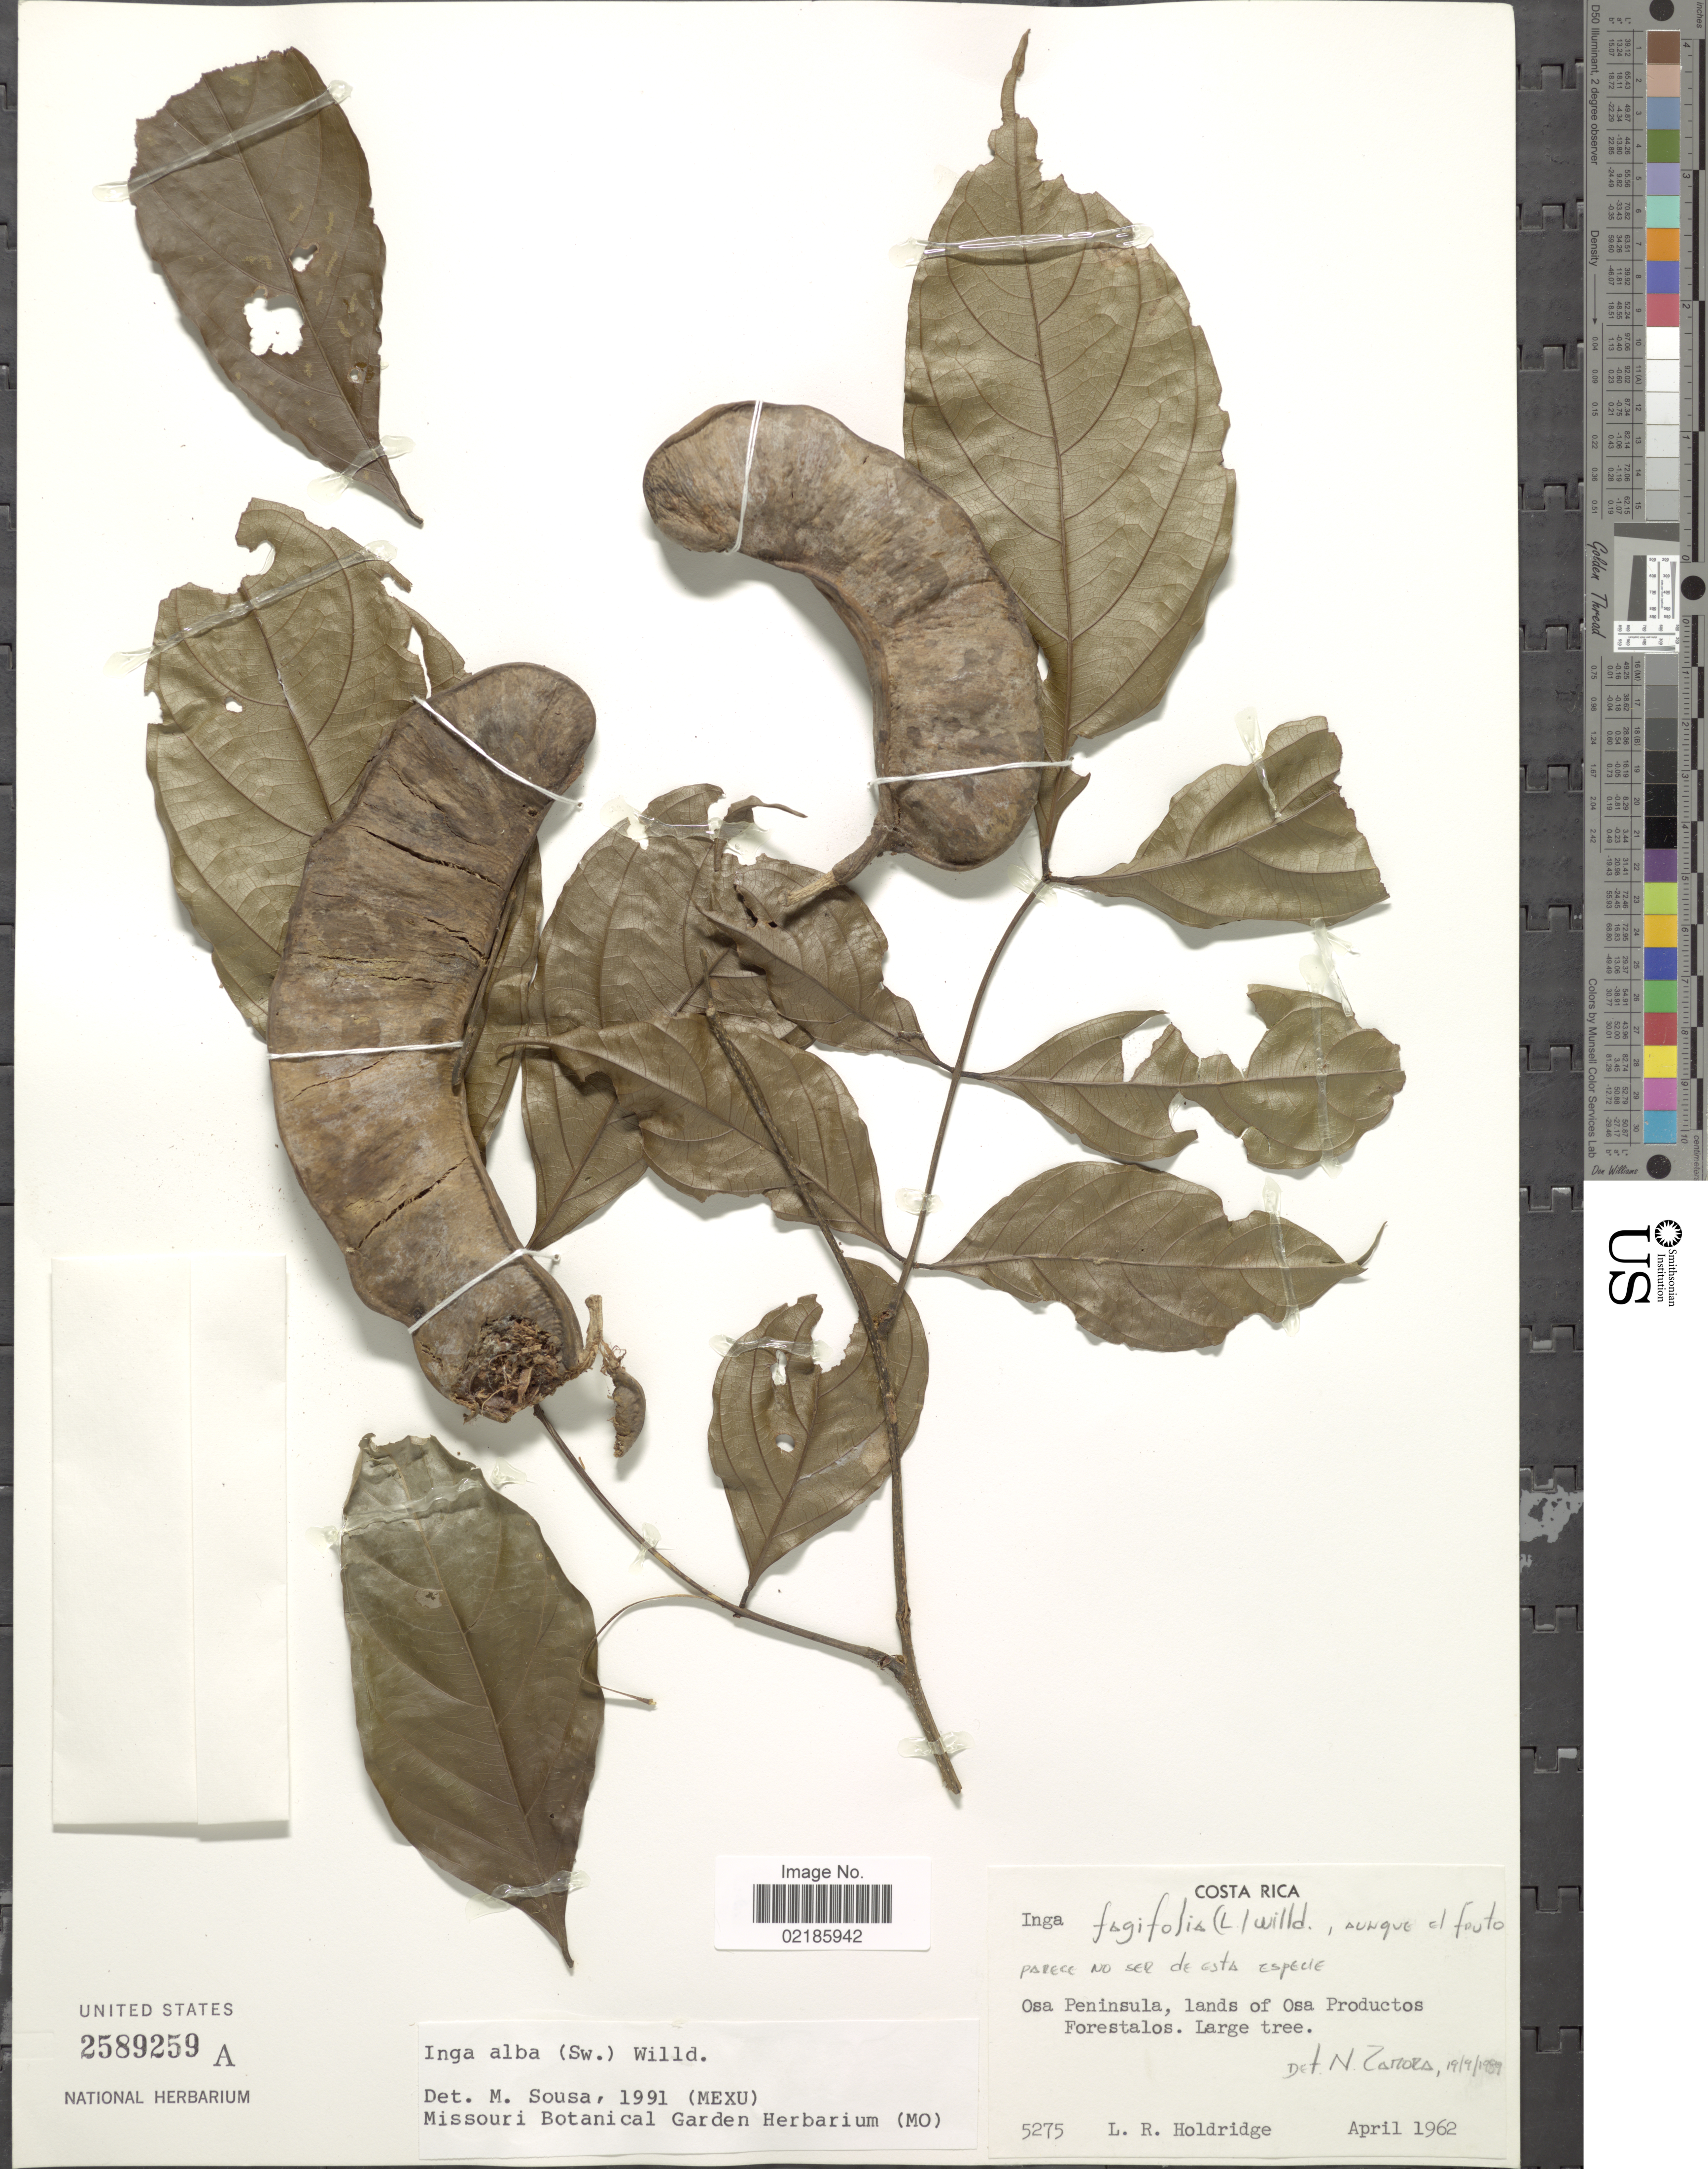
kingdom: Plantae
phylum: Tracheophyta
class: Magnoliopsida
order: Fabales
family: Fabaceae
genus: Inga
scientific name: Inga alba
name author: (Sw.) Willd.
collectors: L. Holdridge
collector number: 5275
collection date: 1962-04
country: Costa Rica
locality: Osa Peninsula, lands of Osa Productos Forestalos.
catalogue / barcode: US 2589259A